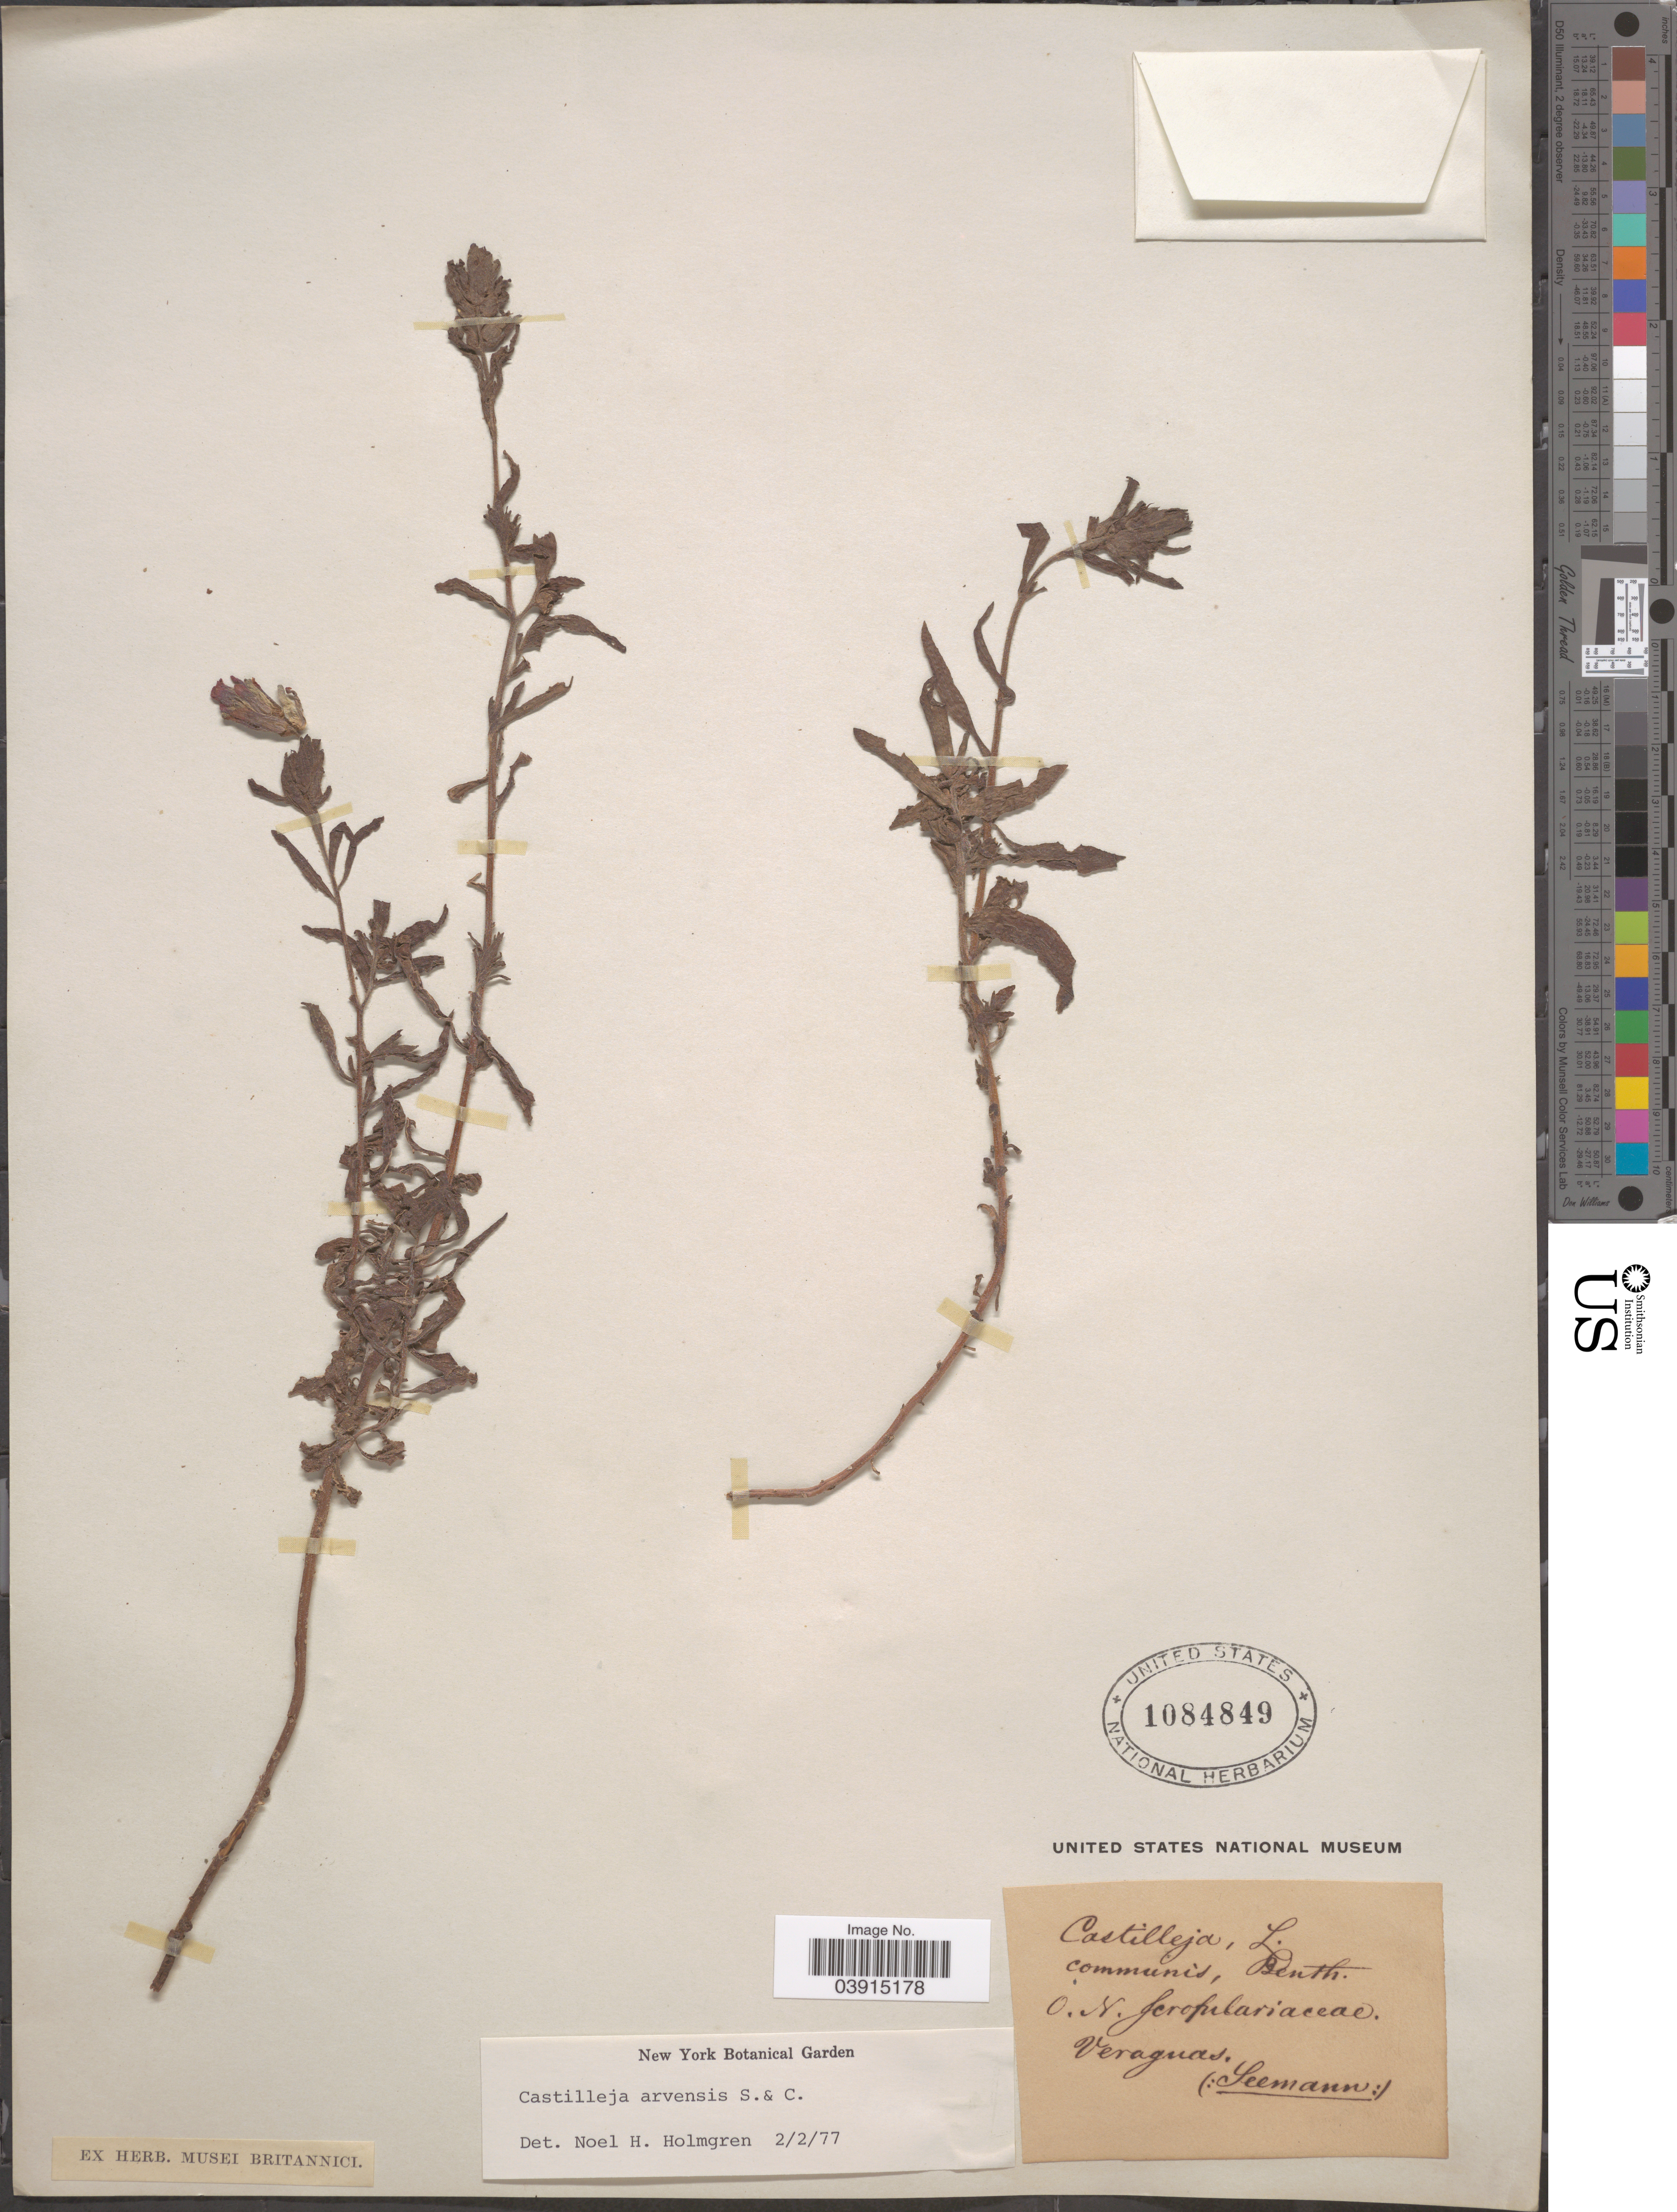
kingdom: Plantae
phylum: Tracheophyta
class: Magnoliopsida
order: Lamiales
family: Orobanchaceae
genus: Castilleja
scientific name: Castilleja arvensis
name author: Schltdl. & Cham.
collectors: -. Seemann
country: Panama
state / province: Veraguas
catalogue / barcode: US 1084849